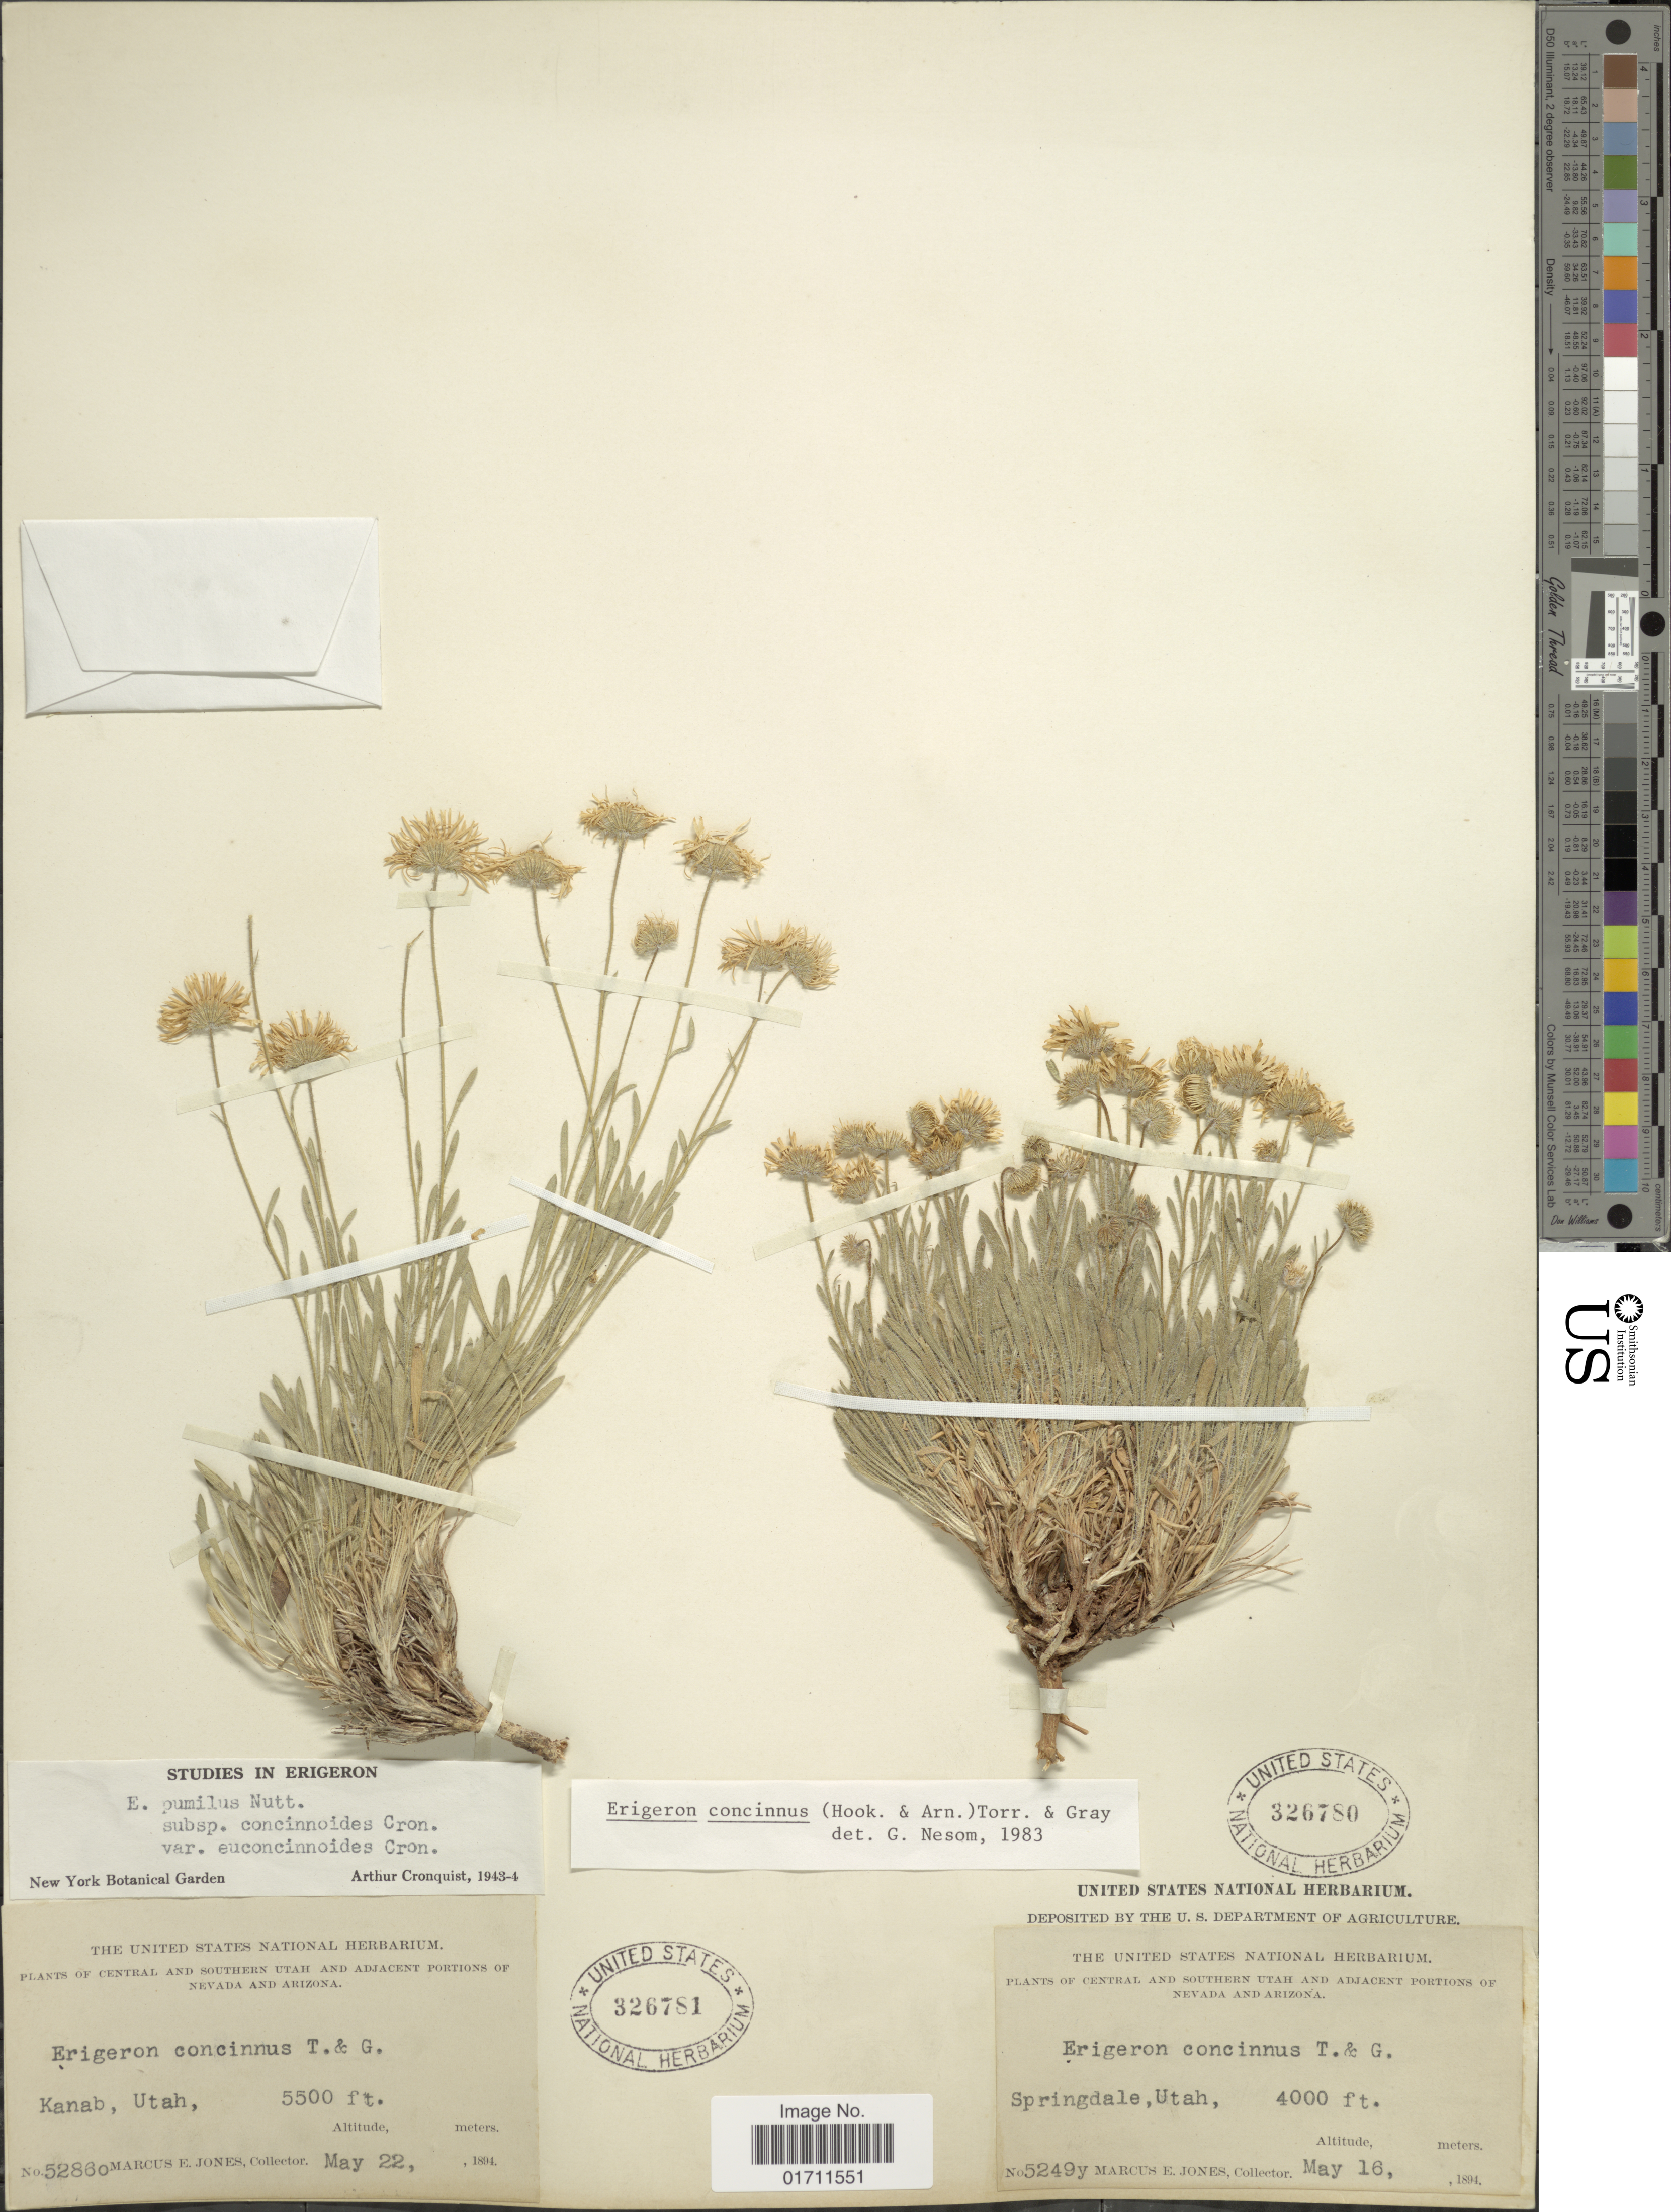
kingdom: Plantae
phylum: Tracheophyta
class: Magnoliopsida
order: Asterales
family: Asteraceae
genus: Erigeron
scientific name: Erigeron concinnus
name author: (Hook. & Arn.) Torr. & A. Gray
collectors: M. E. Jones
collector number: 52860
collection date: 1894-05-22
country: United States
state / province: Utah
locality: Central and Southern Utah and Adjacent Portion of Nevada and Arizona, Kanab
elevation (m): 1676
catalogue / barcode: US 326781